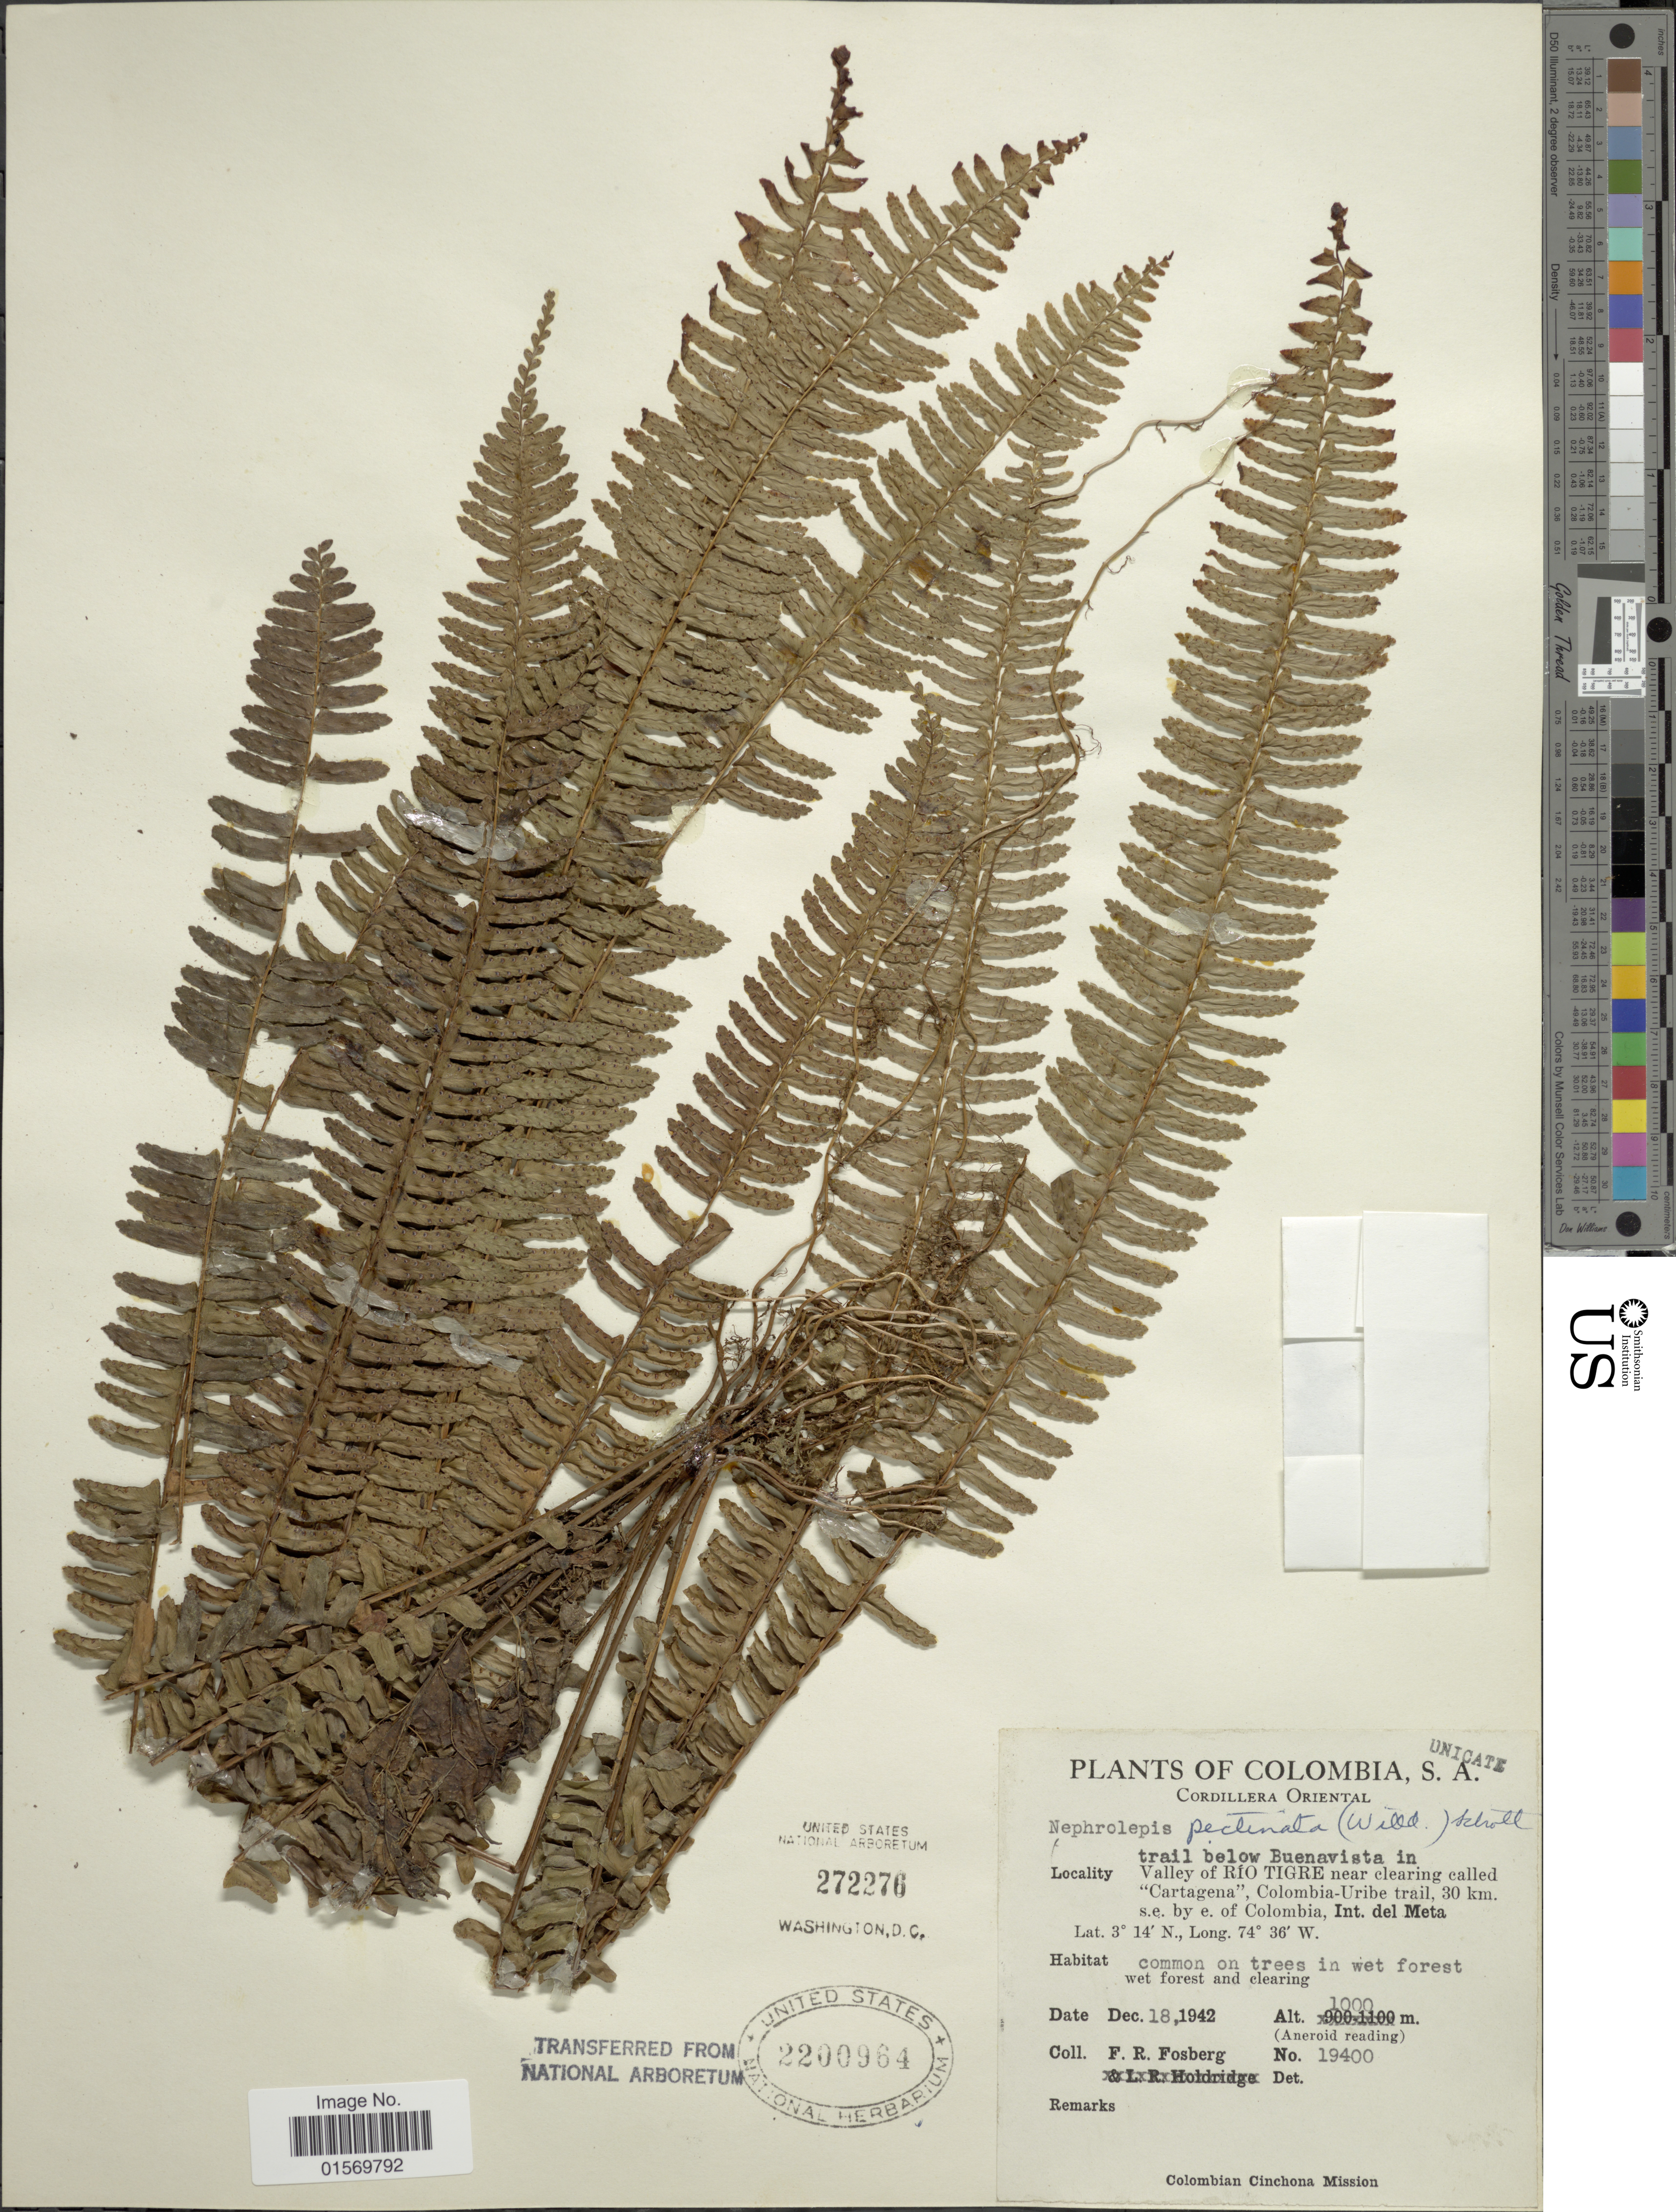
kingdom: Plantae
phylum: Tracheophyta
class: Polypodiopsida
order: Polypodiales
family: Nephrolepidaceae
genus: Nephrolepis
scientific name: Nephrolepis pectinata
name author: (Willd.) Schott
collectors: F. R. Fosberg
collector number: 19400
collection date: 1942-12-18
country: Colombia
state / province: Meta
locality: S.A. Cordillera Oriental, trail below Buenavista in Valley of RIO TIGRE near clearing called "Cartagena", Columbia-Uribe trail, 30 km. s.e. by e. of Colombia, Int. del Meta.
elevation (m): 1000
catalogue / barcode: US 2200964